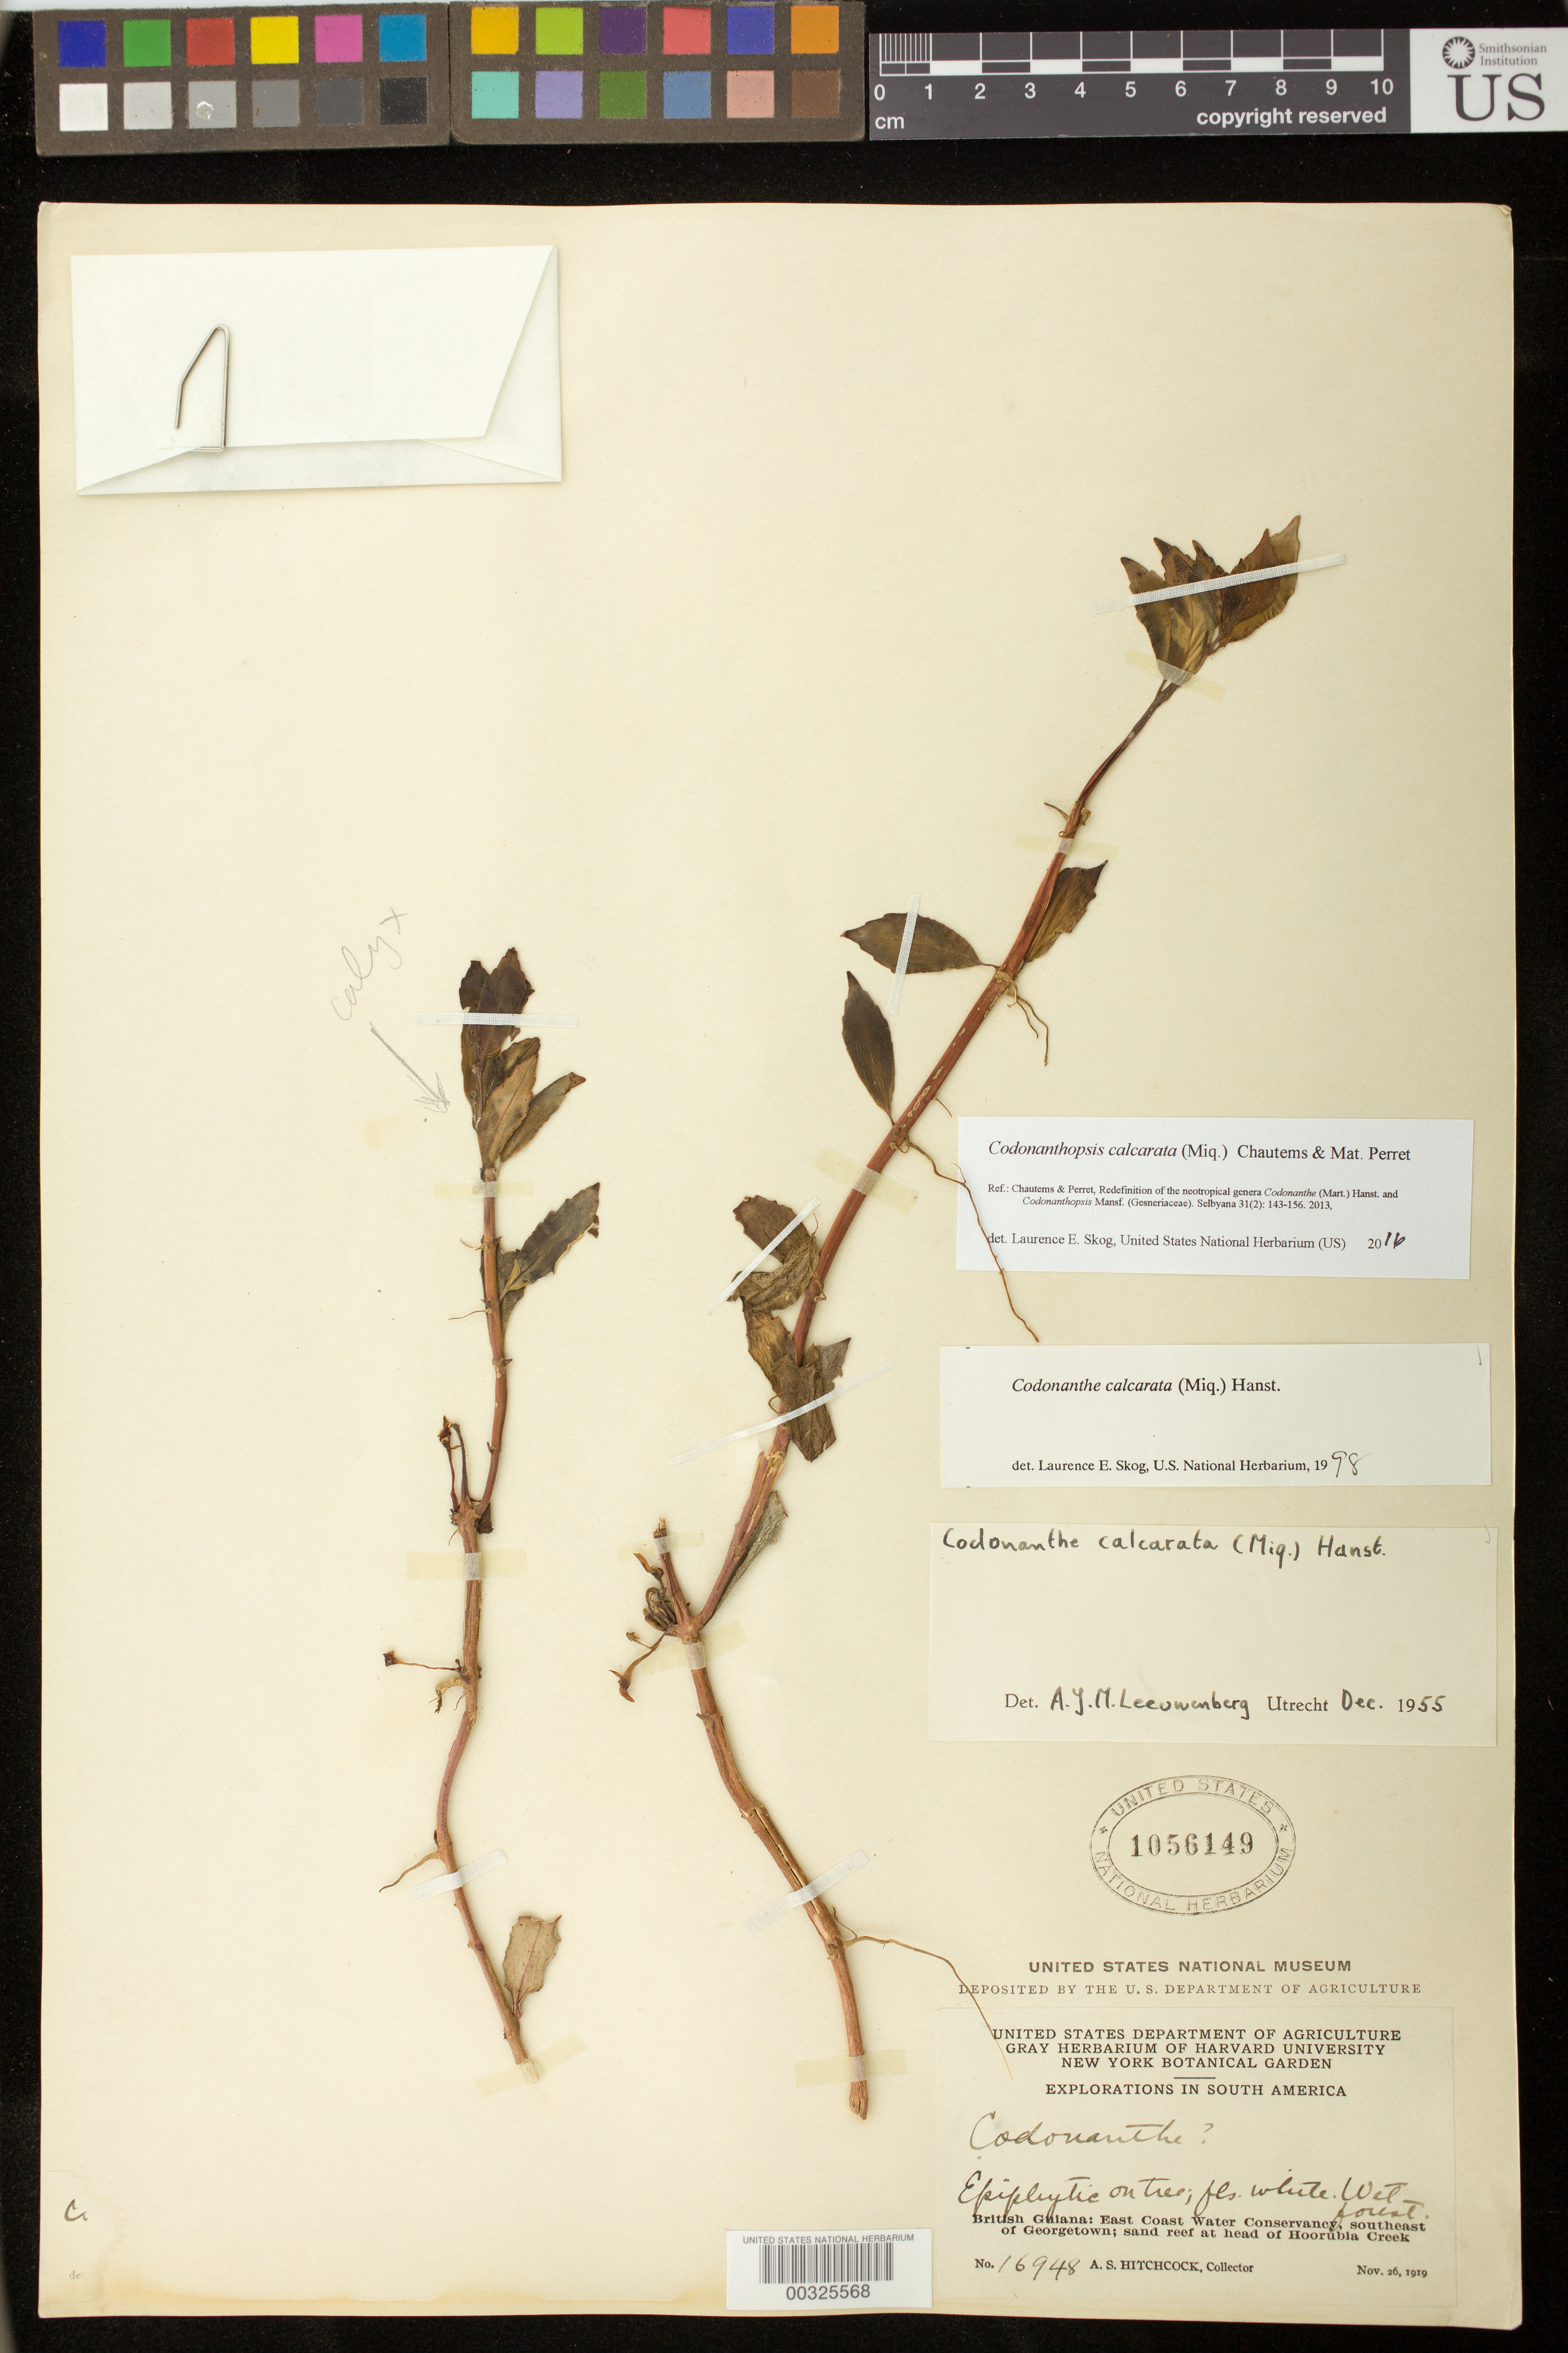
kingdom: Plantae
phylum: Tracheophyta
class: Magnoliopsida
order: Lamiales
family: Gesneriaceae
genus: Codonanthopsis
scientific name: Codonanthopsis calcarata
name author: (Miq.) Chautems & Mat.Perret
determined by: Skog, Laurence E.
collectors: A. S. Hitchcock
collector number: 16948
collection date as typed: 26 Nov 1919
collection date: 1919-11-26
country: Guyana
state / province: Demerara-Mahaica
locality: East Coast Water Conservancy, SE of Georgetown, sand reef at head of Hoorubia Creek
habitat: Wet forest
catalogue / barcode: US 1056149